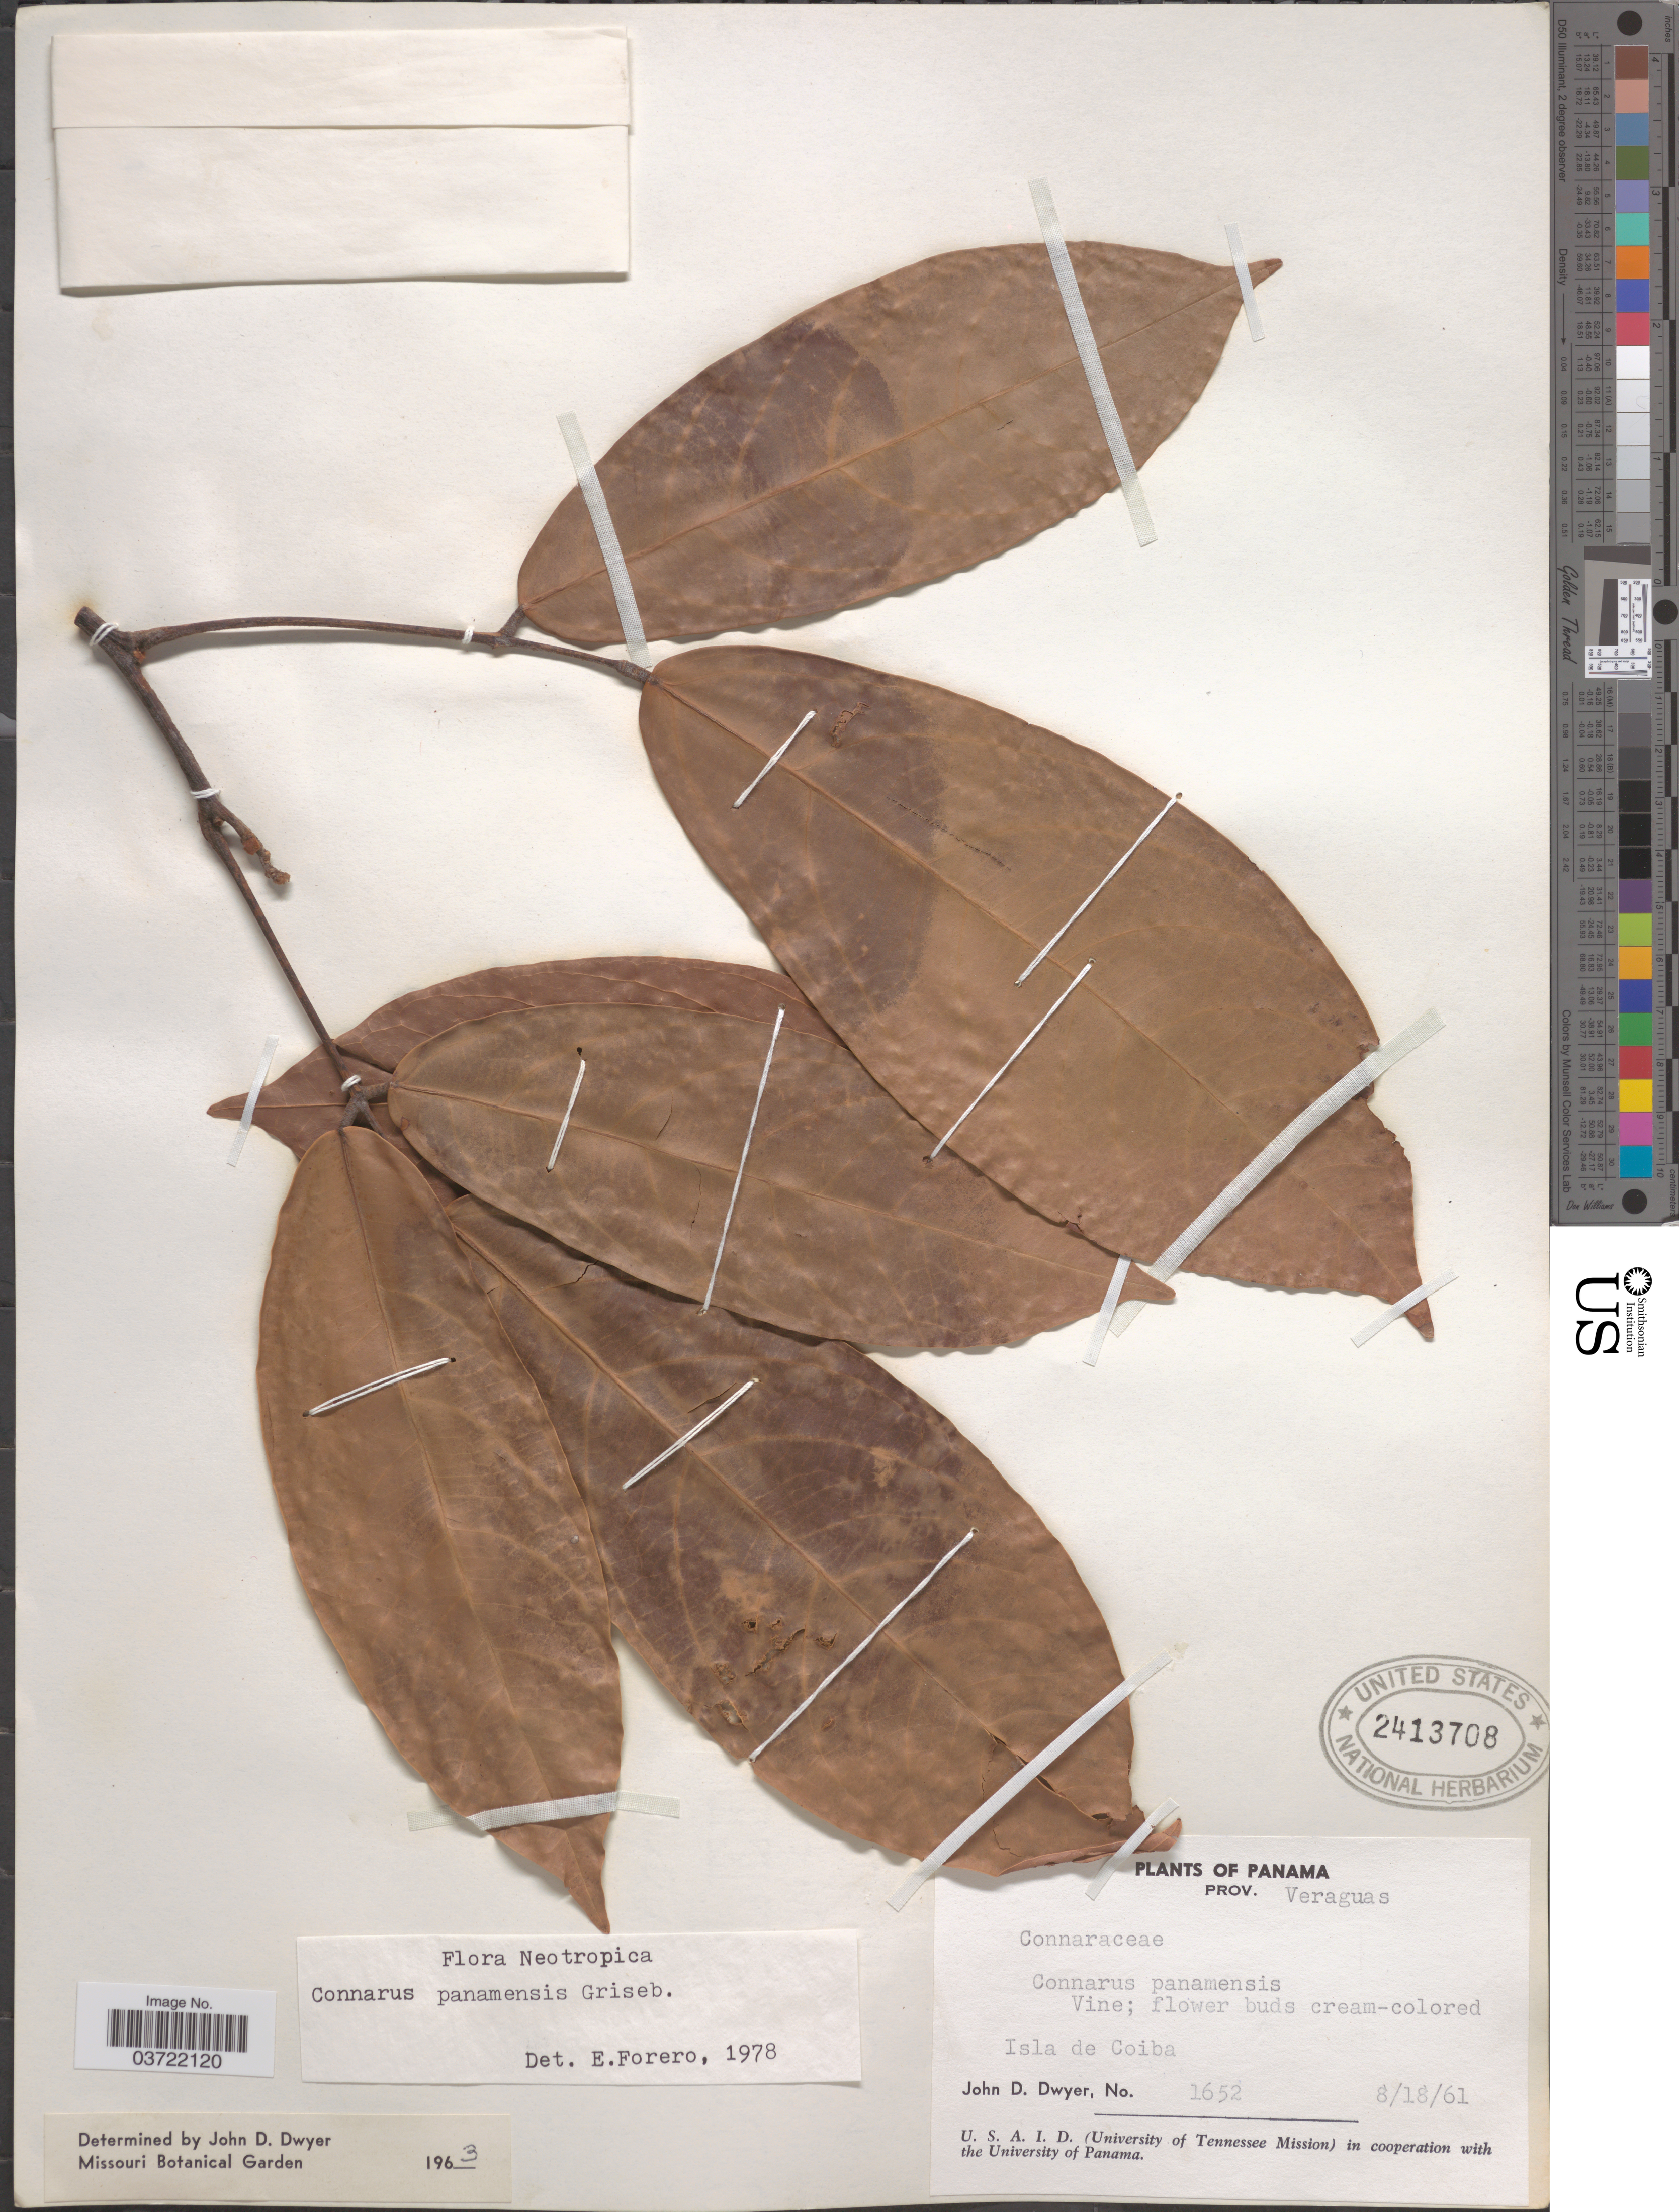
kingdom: Plantae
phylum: Tracheophyta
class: Magnoliopsida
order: Oxalidales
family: Connaraceae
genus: Connarus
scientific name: Connarus palawanensis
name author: Elmer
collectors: J. D. Dwyer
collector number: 1652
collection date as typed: Transcribed d/m/y: 18/8/61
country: Panama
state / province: Veraguas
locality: Isla de Coiba.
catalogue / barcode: US 2413708